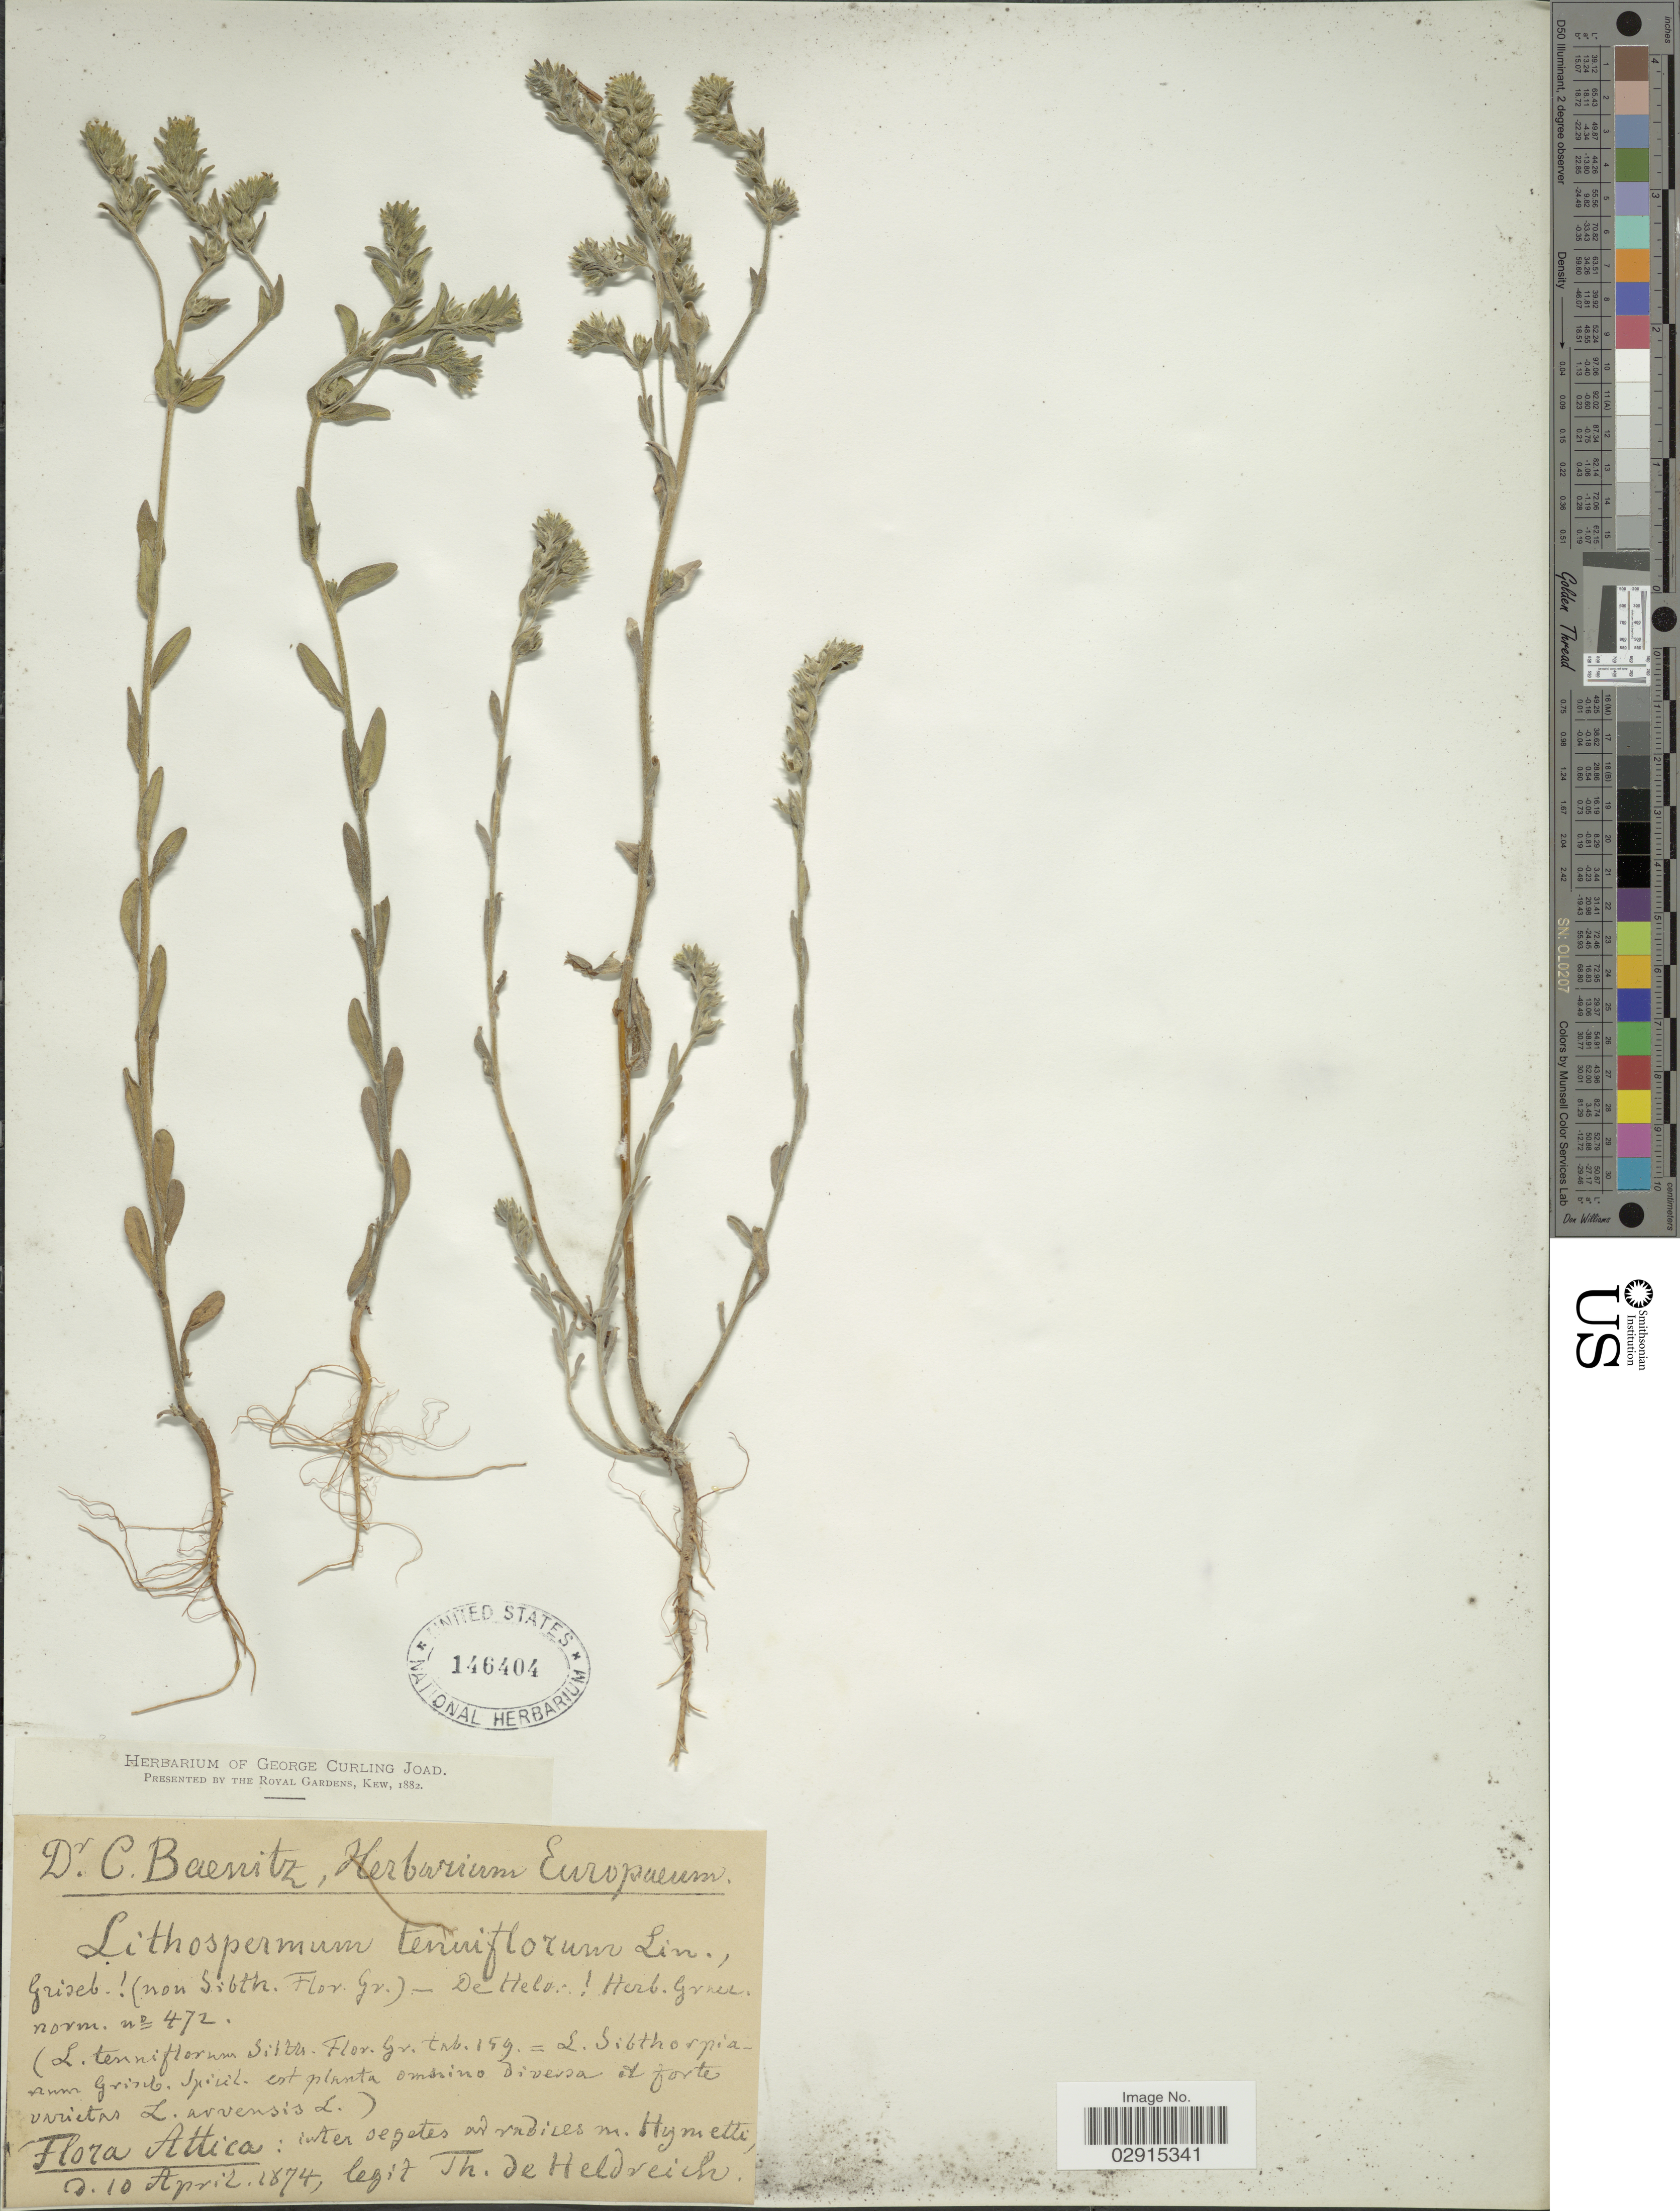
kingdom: Plantae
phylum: Tracheophyta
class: Magnoliopsida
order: Boraginales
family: Boraginaceae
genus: Lithospermum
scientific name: Lithospermum tenuiflorum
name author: L. f.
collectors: T. De Heldreich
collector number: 472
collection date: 1874-04-10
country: Greece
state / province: Attica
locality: Inter segetes ad radices nr Hymetti.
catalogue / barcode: US 146404